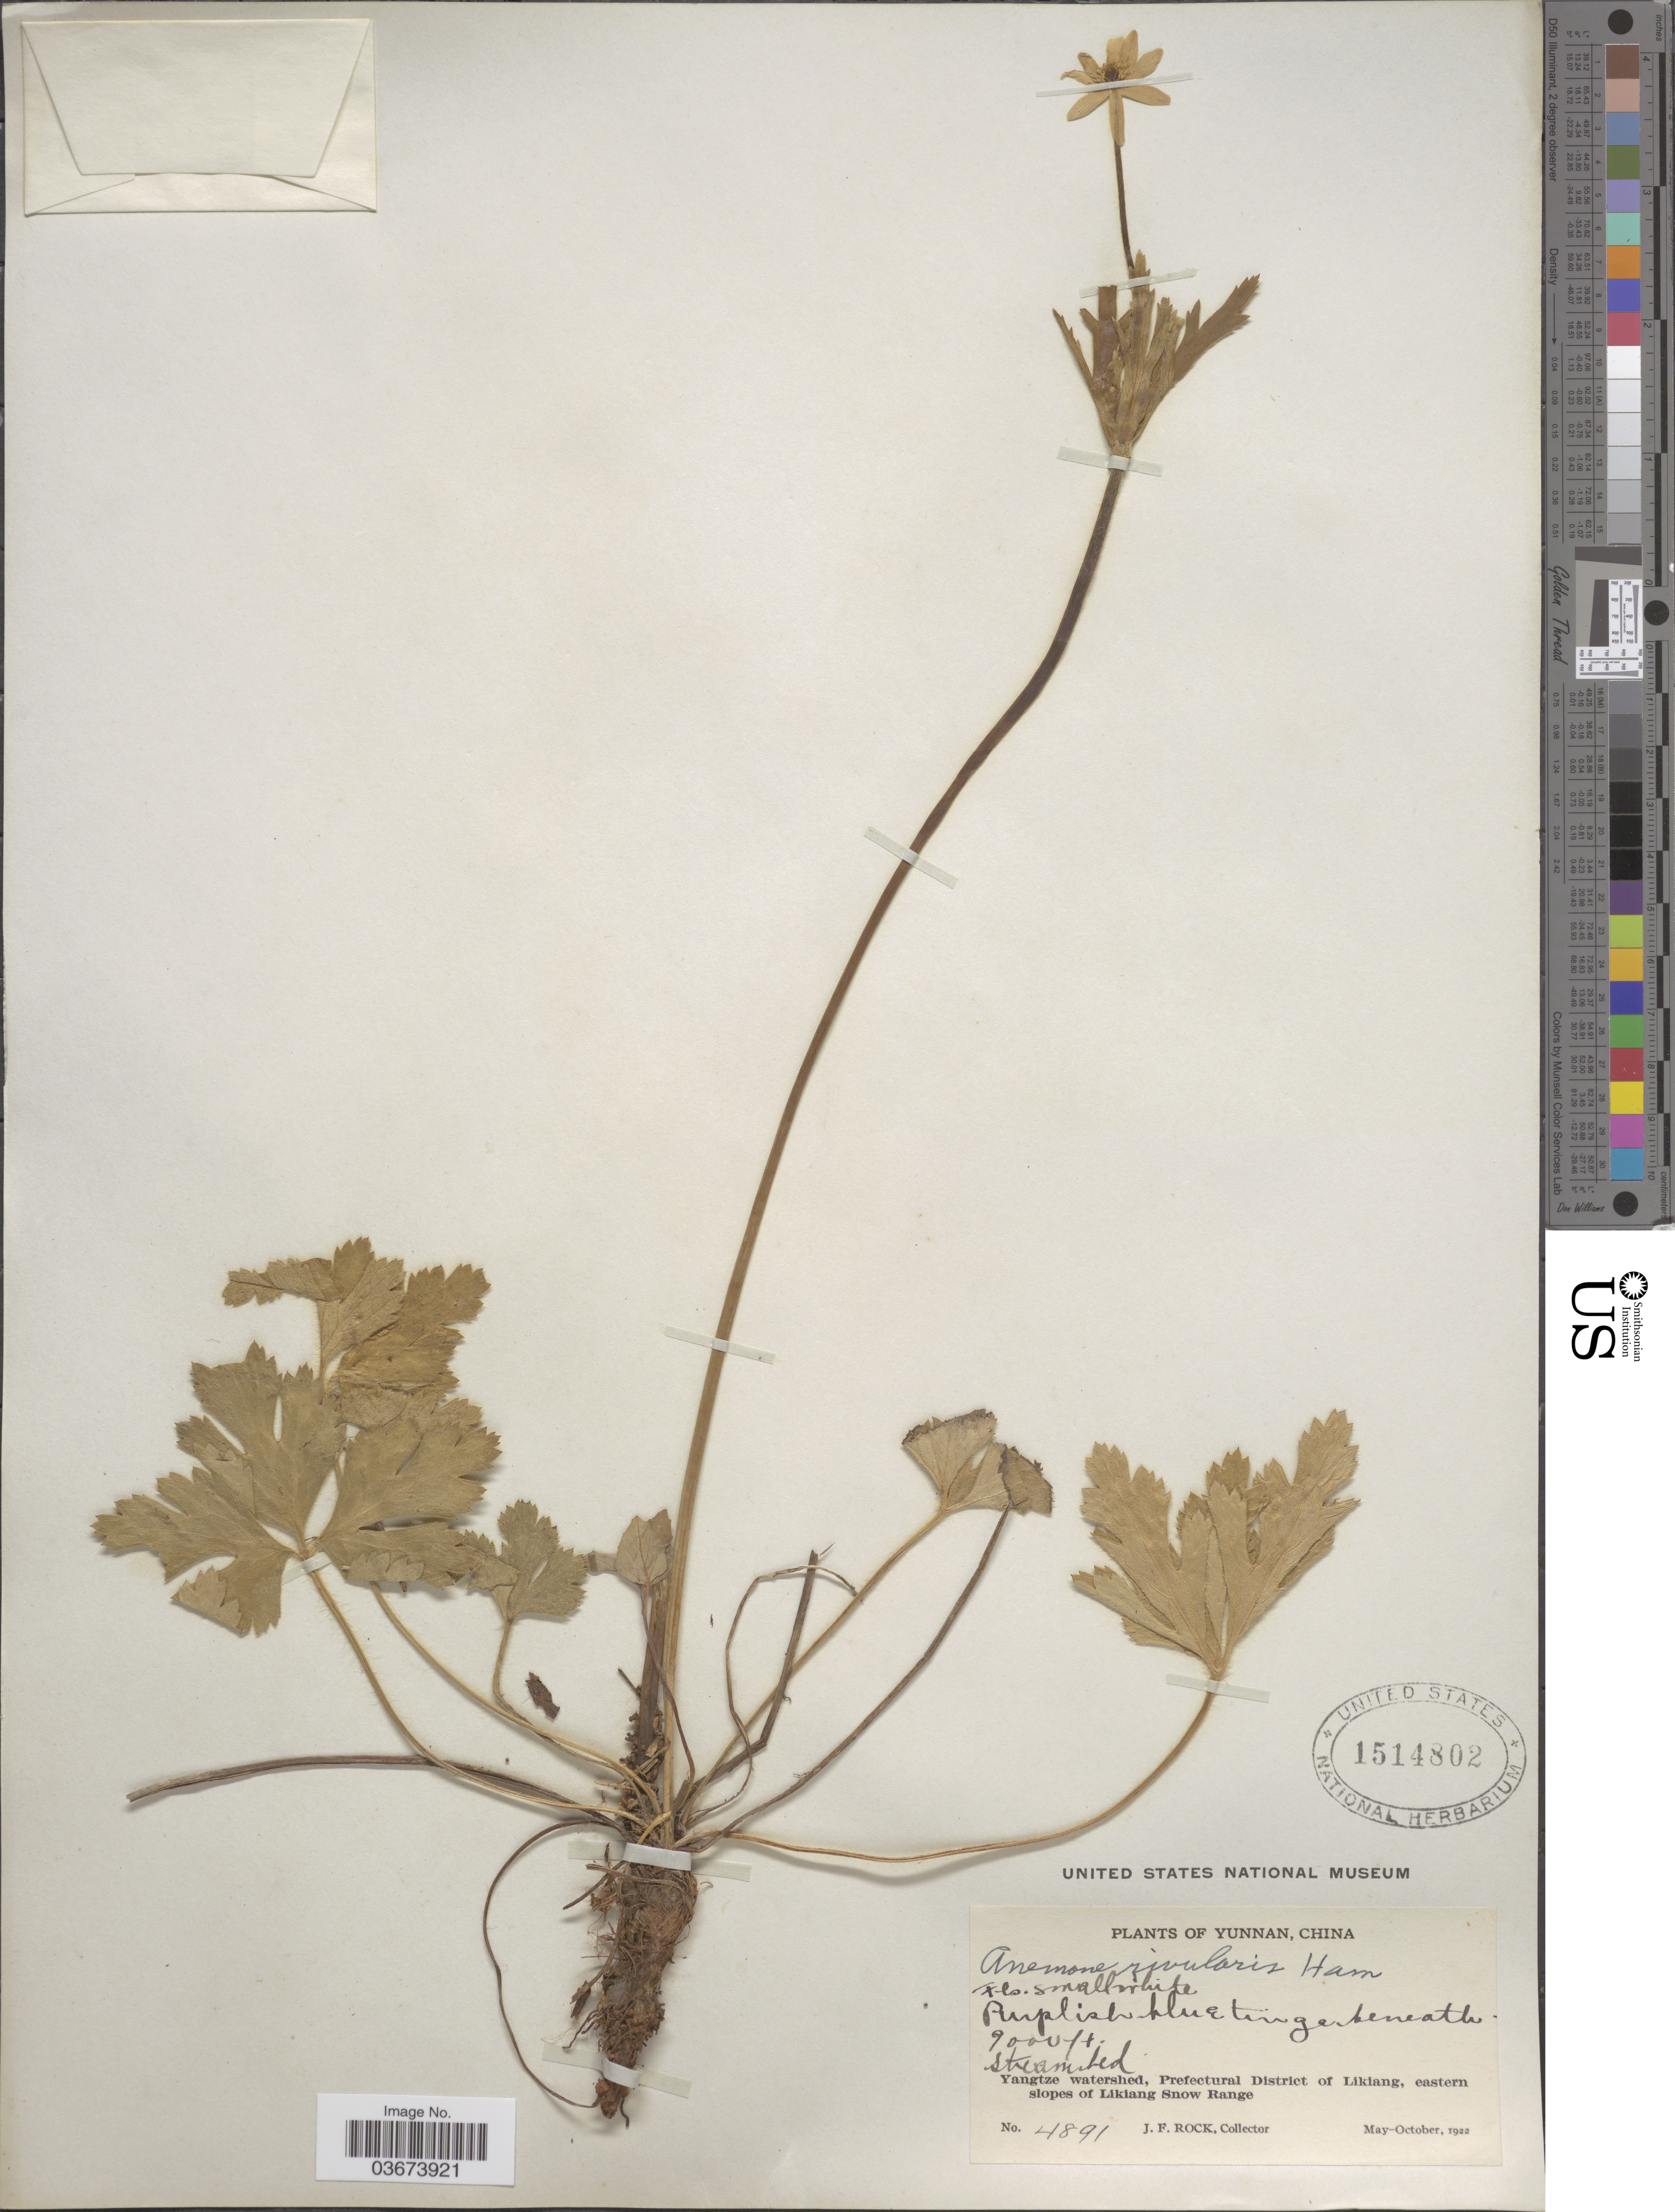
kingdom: Plantae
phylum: Tracheophyta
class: Magnoliopsida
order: Ranunculales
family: Ranunculaceae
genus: Anemone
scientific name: Anemone rivularis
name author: Buch.-Ham. ex DC.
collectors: J. Rock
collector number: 4891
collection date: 1922-05/1922-10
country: China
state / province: Yunnan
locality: Yangtze watershed, Prefectural District of Likiang, eastern slopes of Likiang Snow Range.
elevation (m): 2743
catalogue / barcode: US 1514802